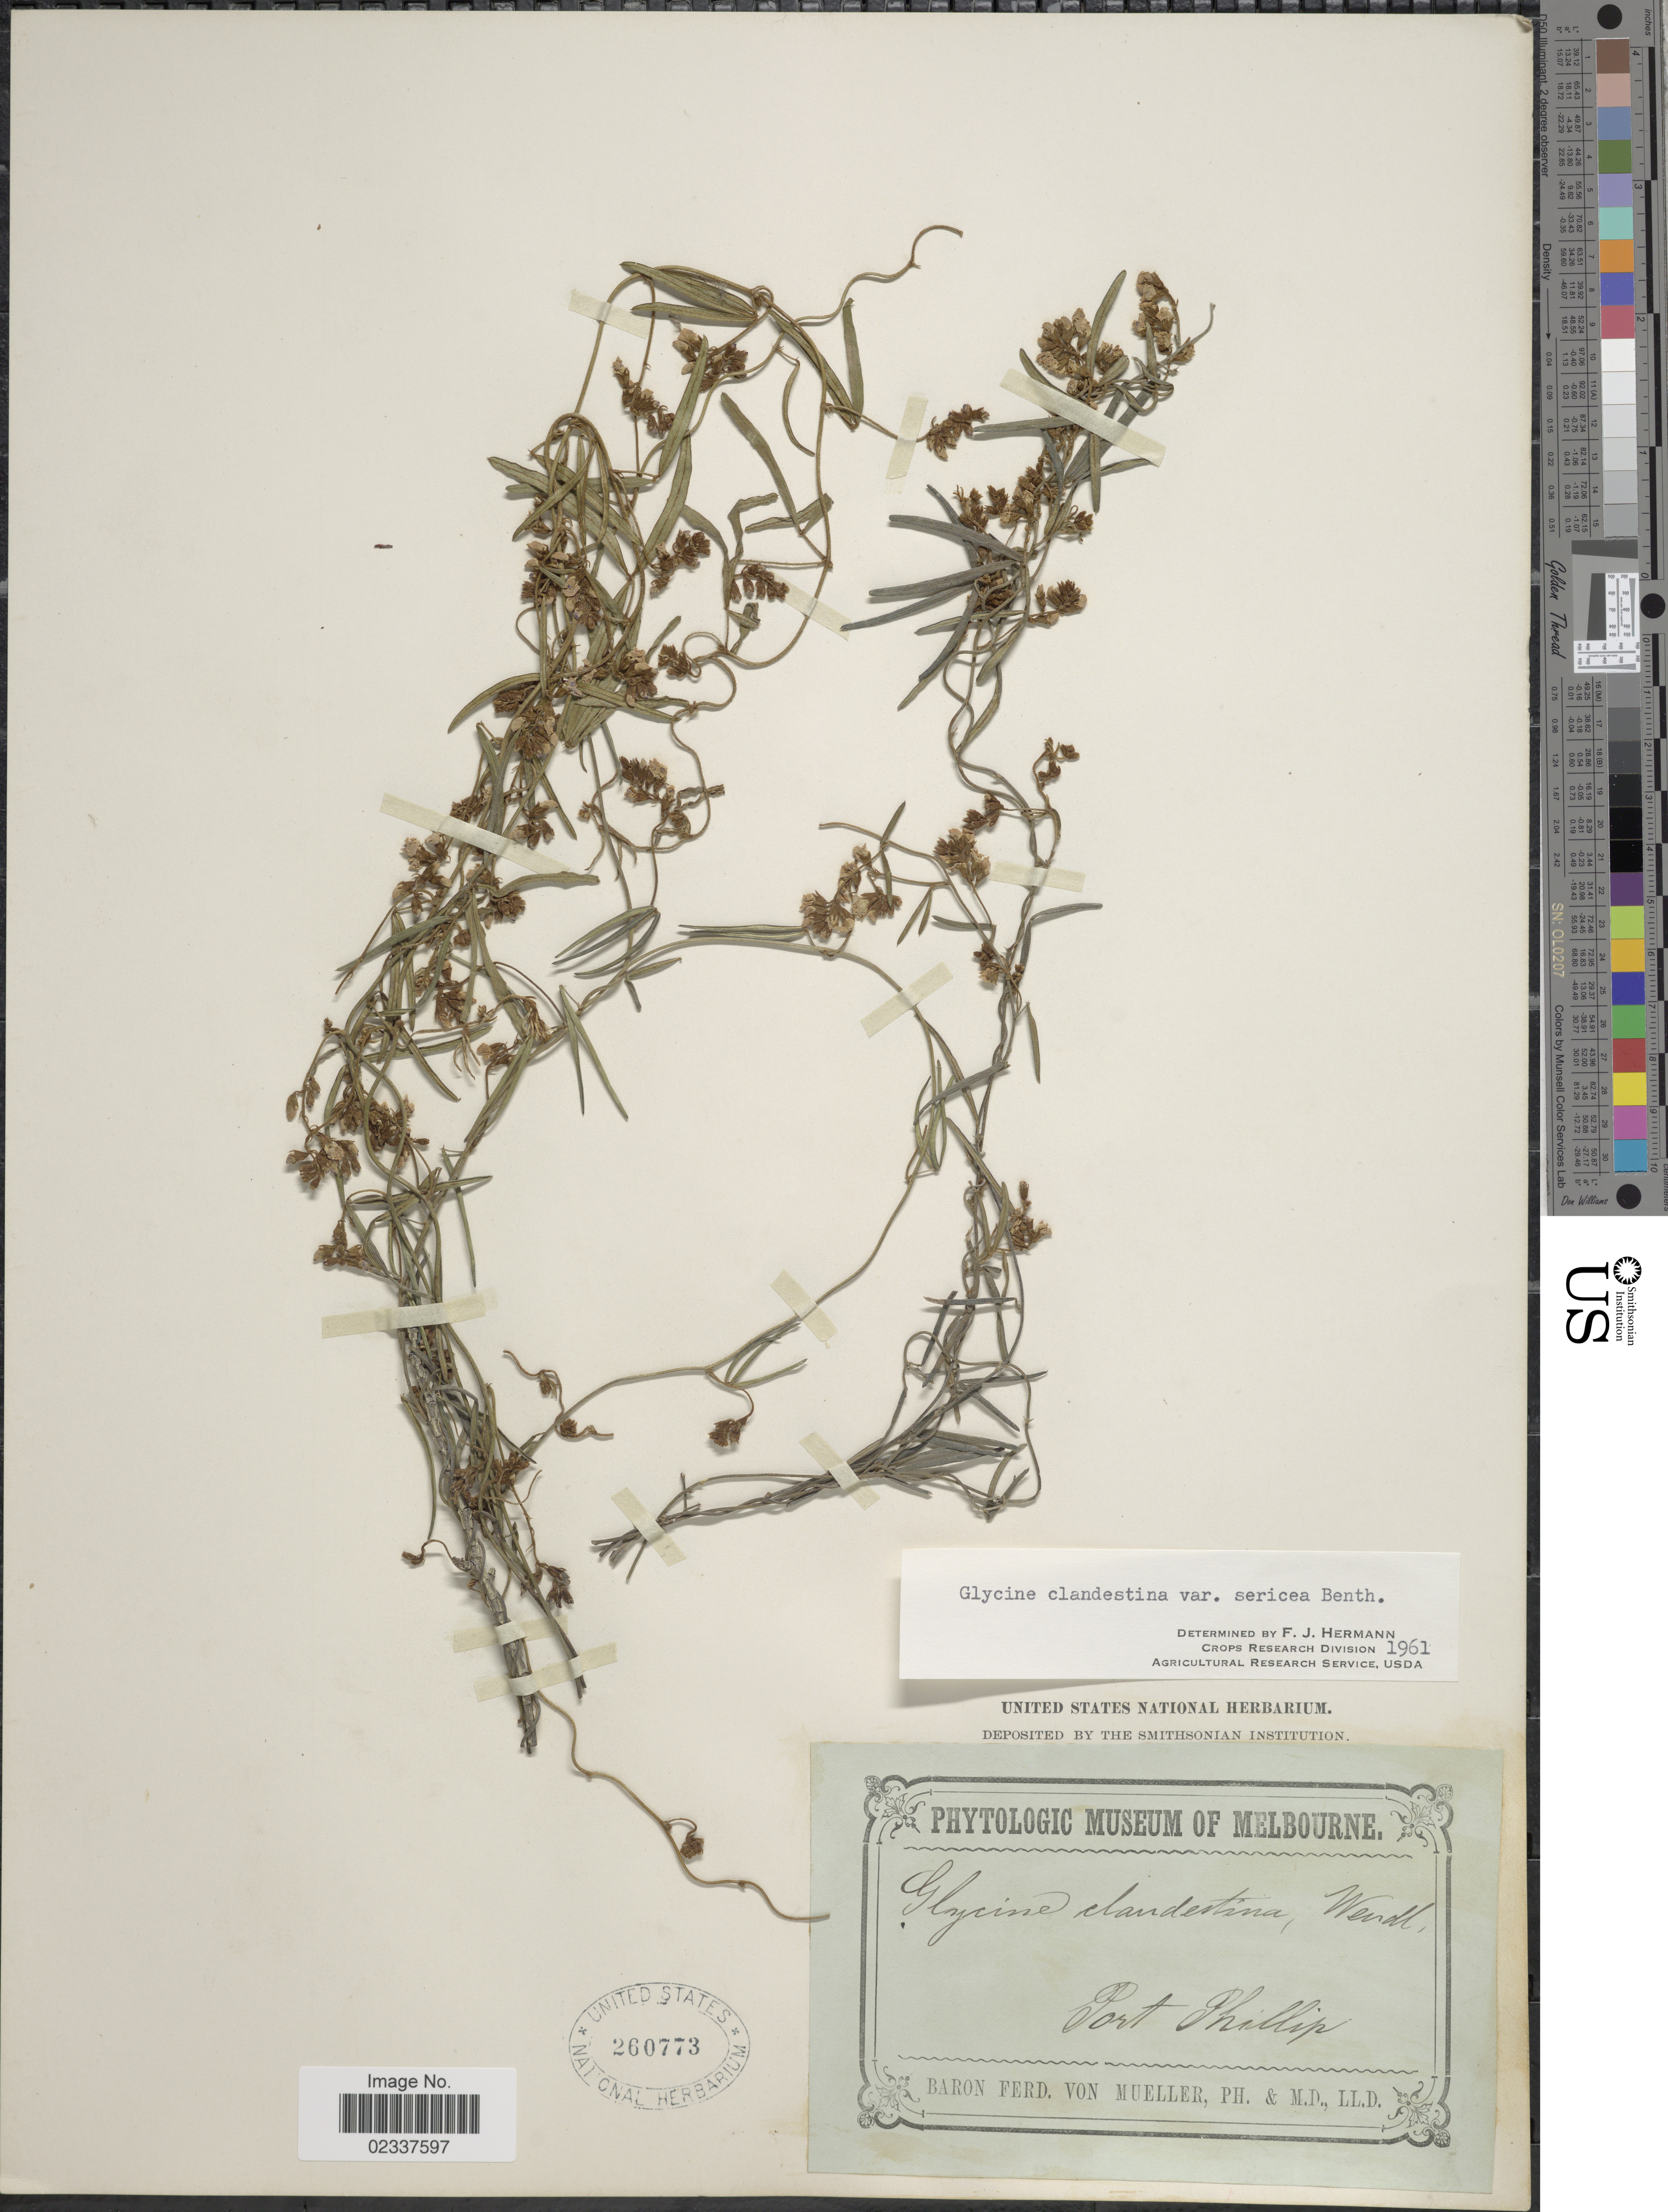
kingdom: Plantae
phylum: Tracheophyta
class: Magnoliopsida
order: Fabales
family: Fabaceae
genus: Glycine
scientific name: Glycine clandestina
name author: J.C. Wendl.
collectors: F. Mueller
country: Australia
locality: Port Phillip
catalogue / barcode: US 260773